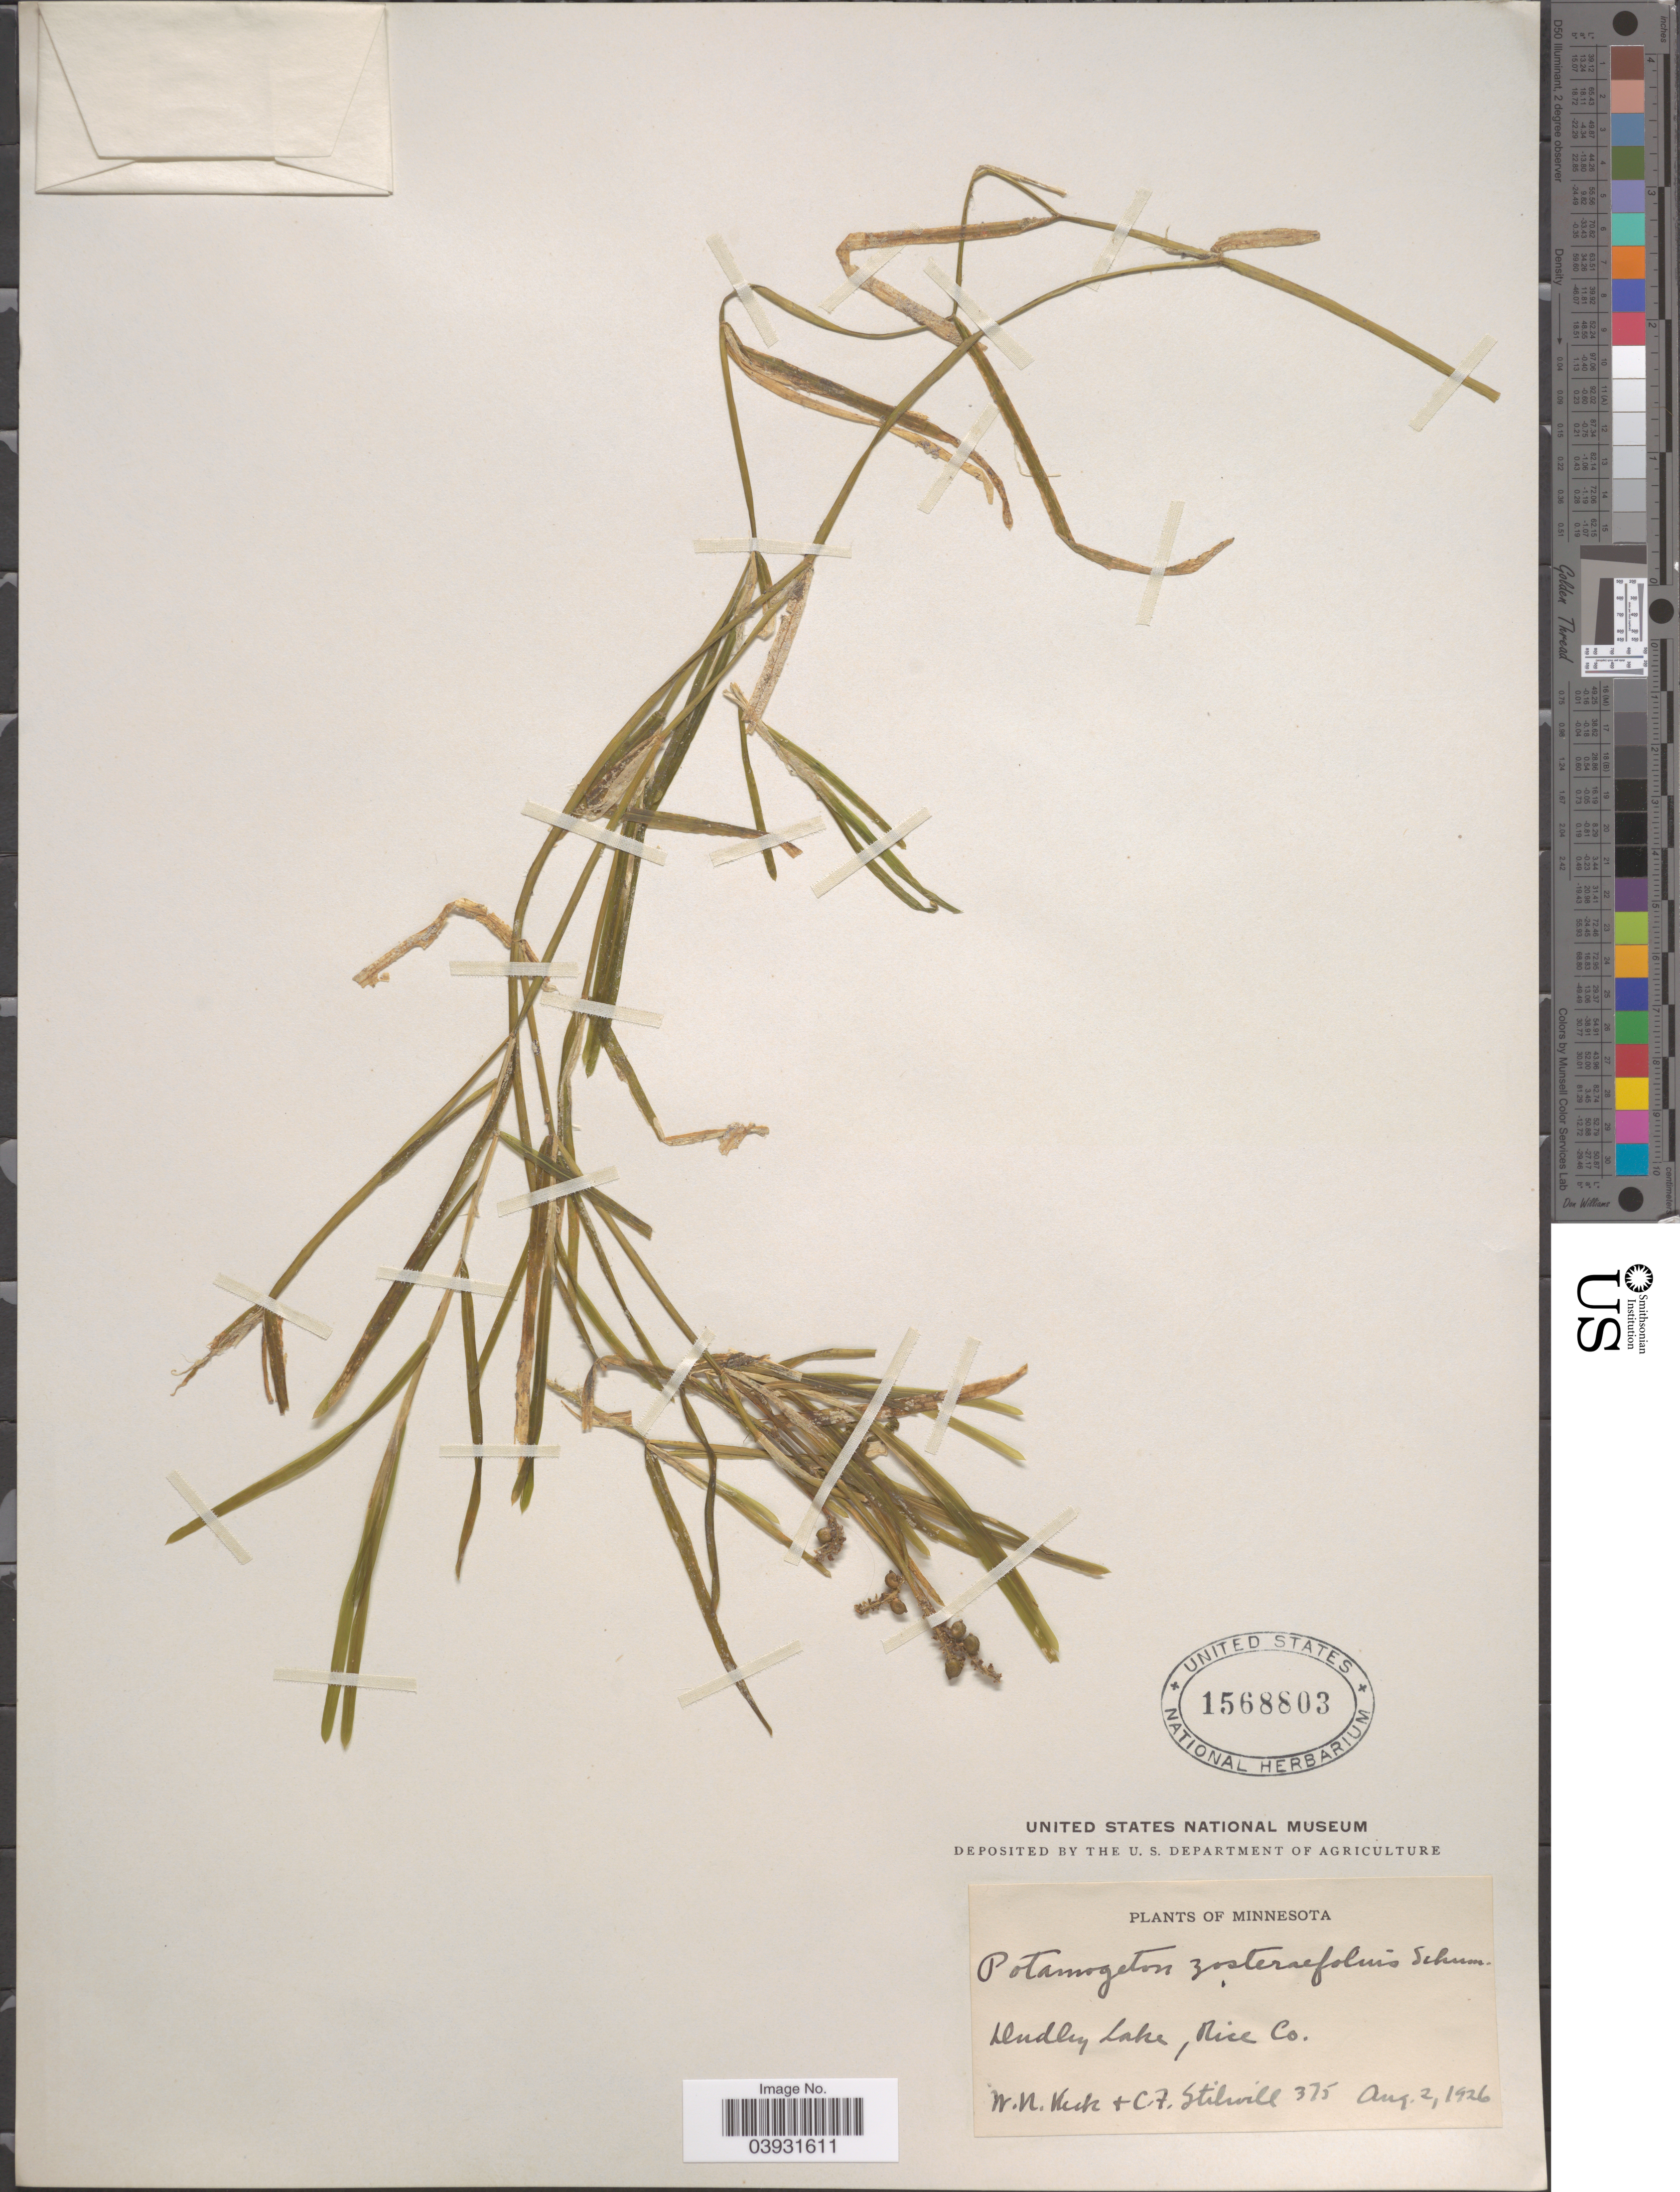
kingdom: Plantae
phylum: Tracheophyta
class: Liliopsida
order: Alismatales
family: Potamogetonaceae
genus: Potamogeton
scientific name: Potamogeton zosterifolius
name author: Schumach.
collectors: W. Keck & C. Stilwill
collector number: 375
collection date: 1926-08-02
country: United States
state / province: Minnesota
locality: Dudley Lake, Rice Co.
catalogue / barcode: US 1568803